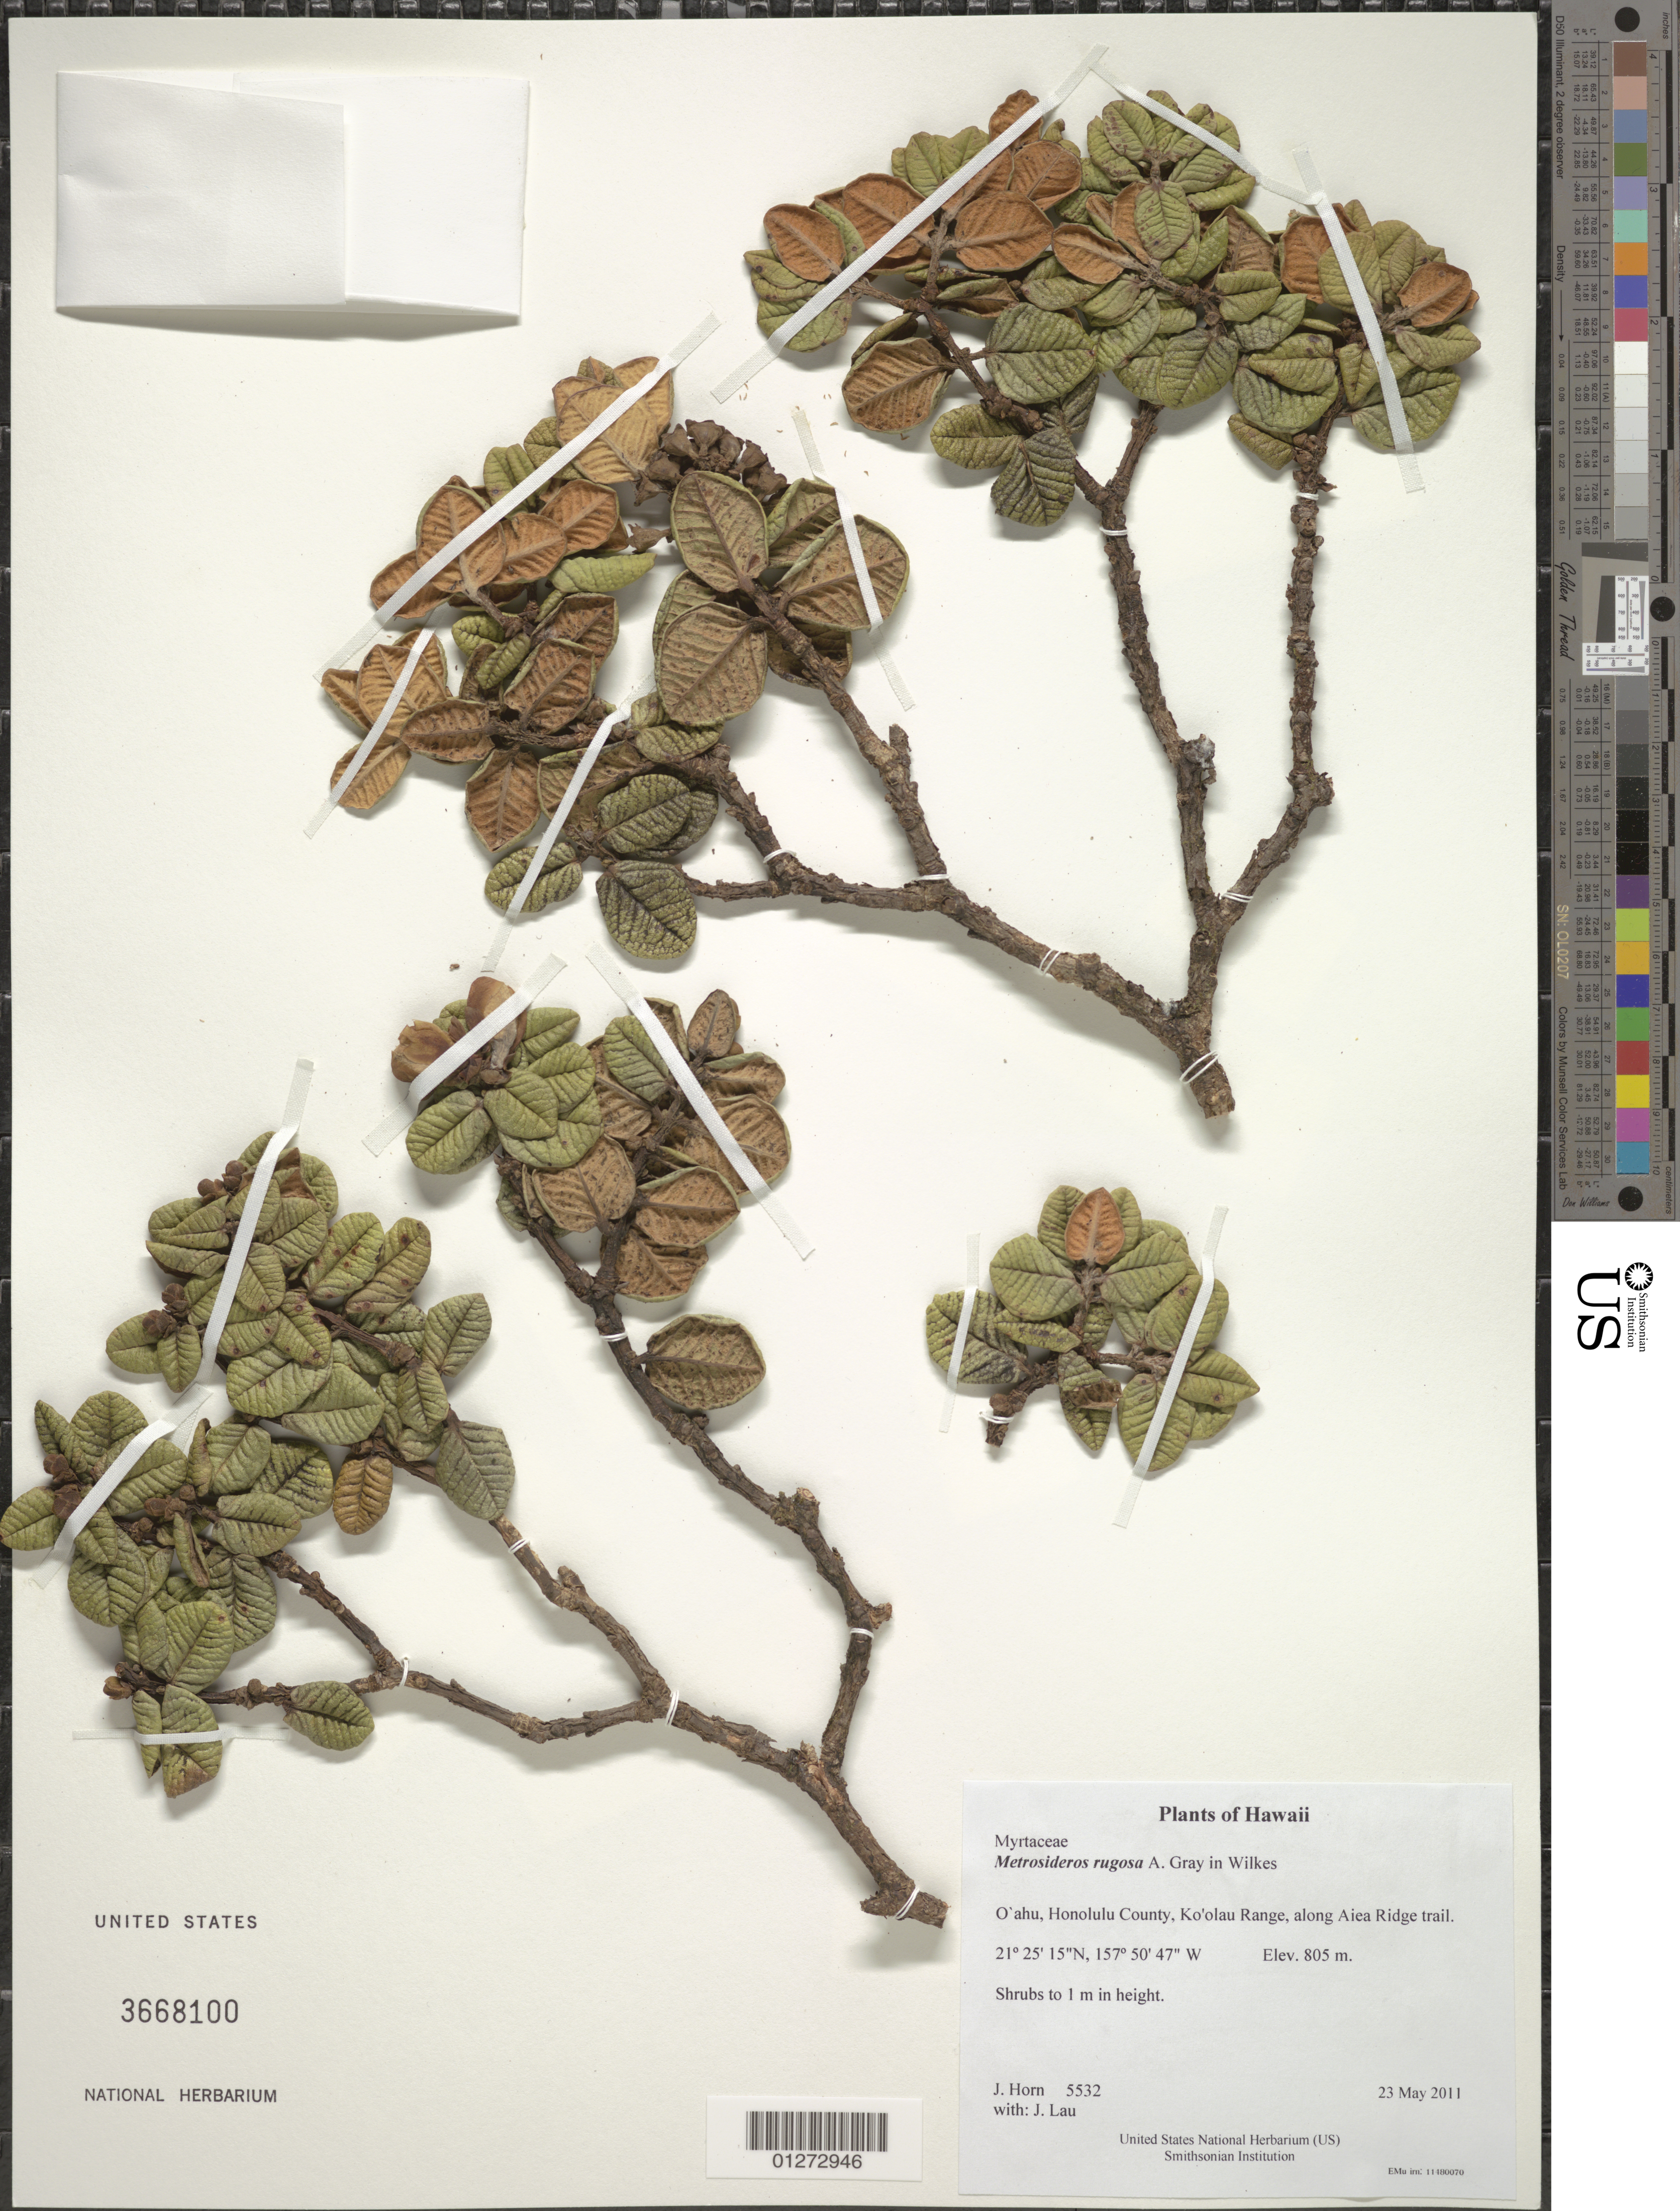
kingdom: Plantae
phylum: Tracheophyta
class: Magnoliopsida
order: Myrtales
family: Myrtaceae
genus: Metrosideros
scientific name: Metrosideros rugosa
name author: A. Gray in Wilkes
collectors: J. Horn & J. Lau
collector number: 5532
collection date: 2011-05-23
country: United States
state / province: Hawaii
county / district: Honolulu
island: Oahu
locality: Ko'olau Range, along Aiea Ridge trail.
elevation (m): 805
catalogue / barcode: US 3668100